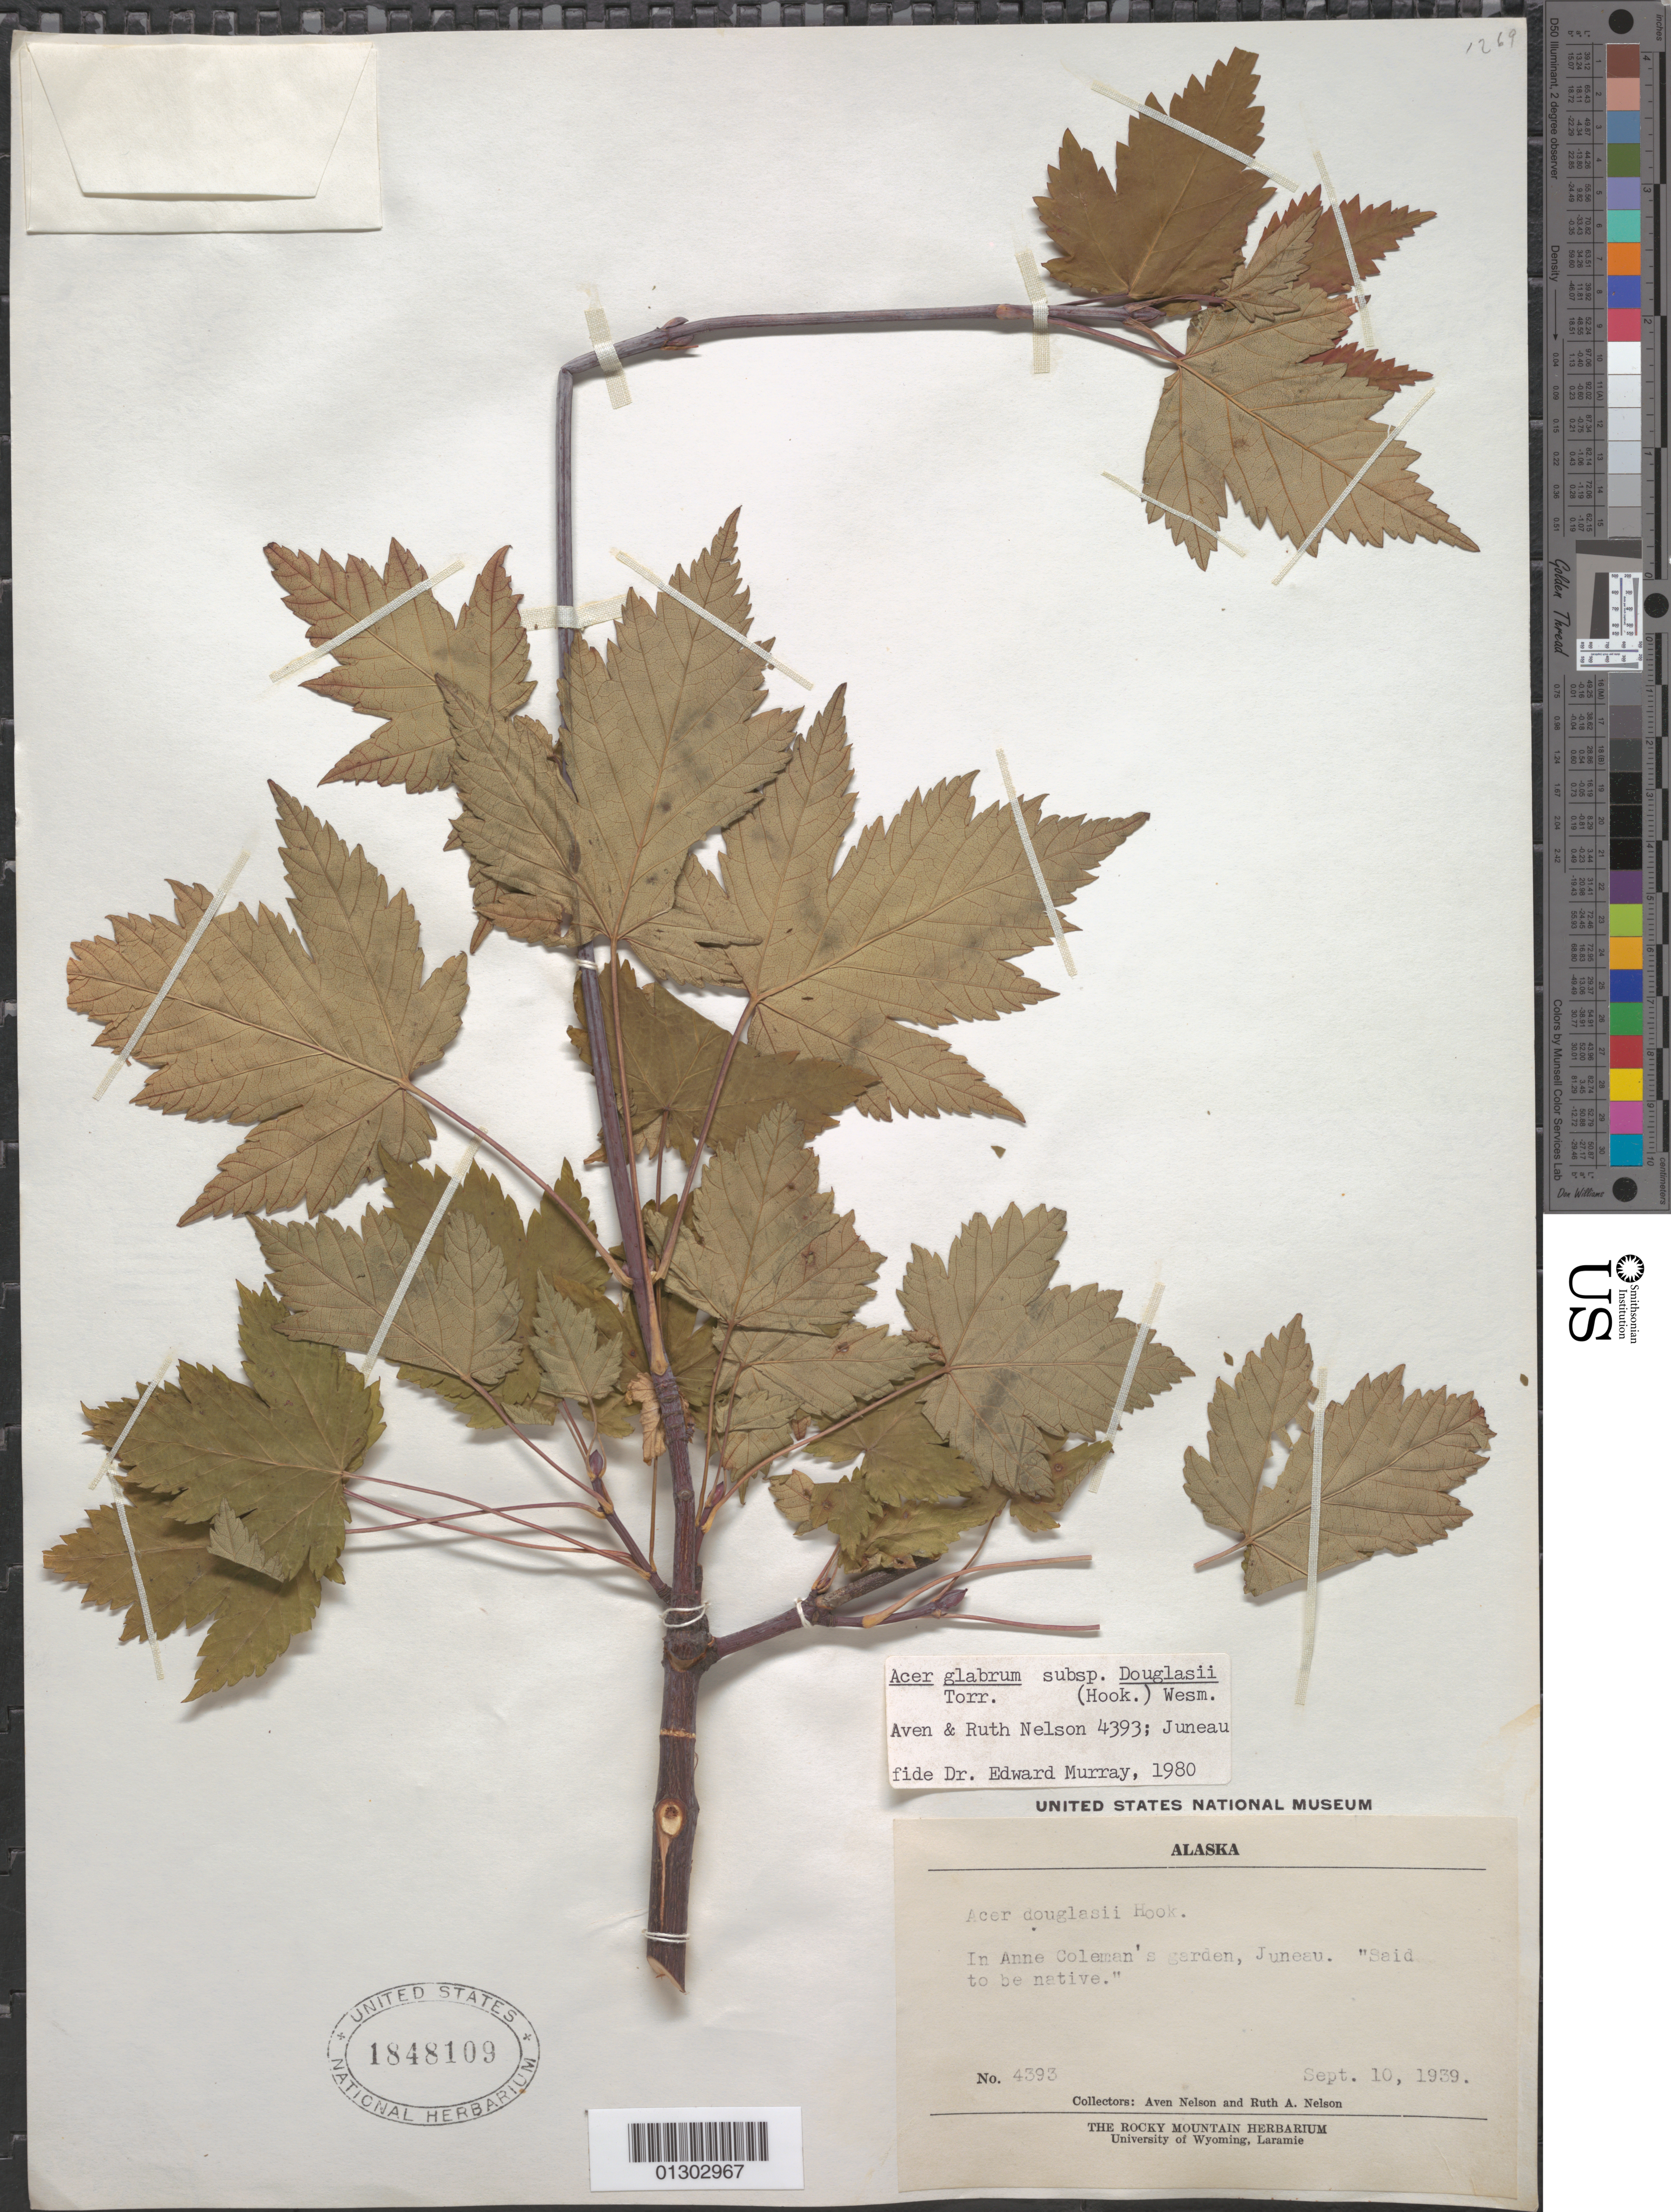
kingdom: Plantae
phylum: Tracheophyta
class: Magnoliopsida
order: Sapindales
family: Sapindaceae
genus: Acer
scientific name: Acer glabrum var. douglasii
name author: (Hook.) Dippel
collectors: A. Nelson & R. A. Nelson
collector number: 4393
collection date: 1939-09-10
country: United States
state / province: Alaska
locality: Juneau, in Anne Coleman's garden.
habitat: Garden. "Said to be native"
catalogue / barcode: US 1848109